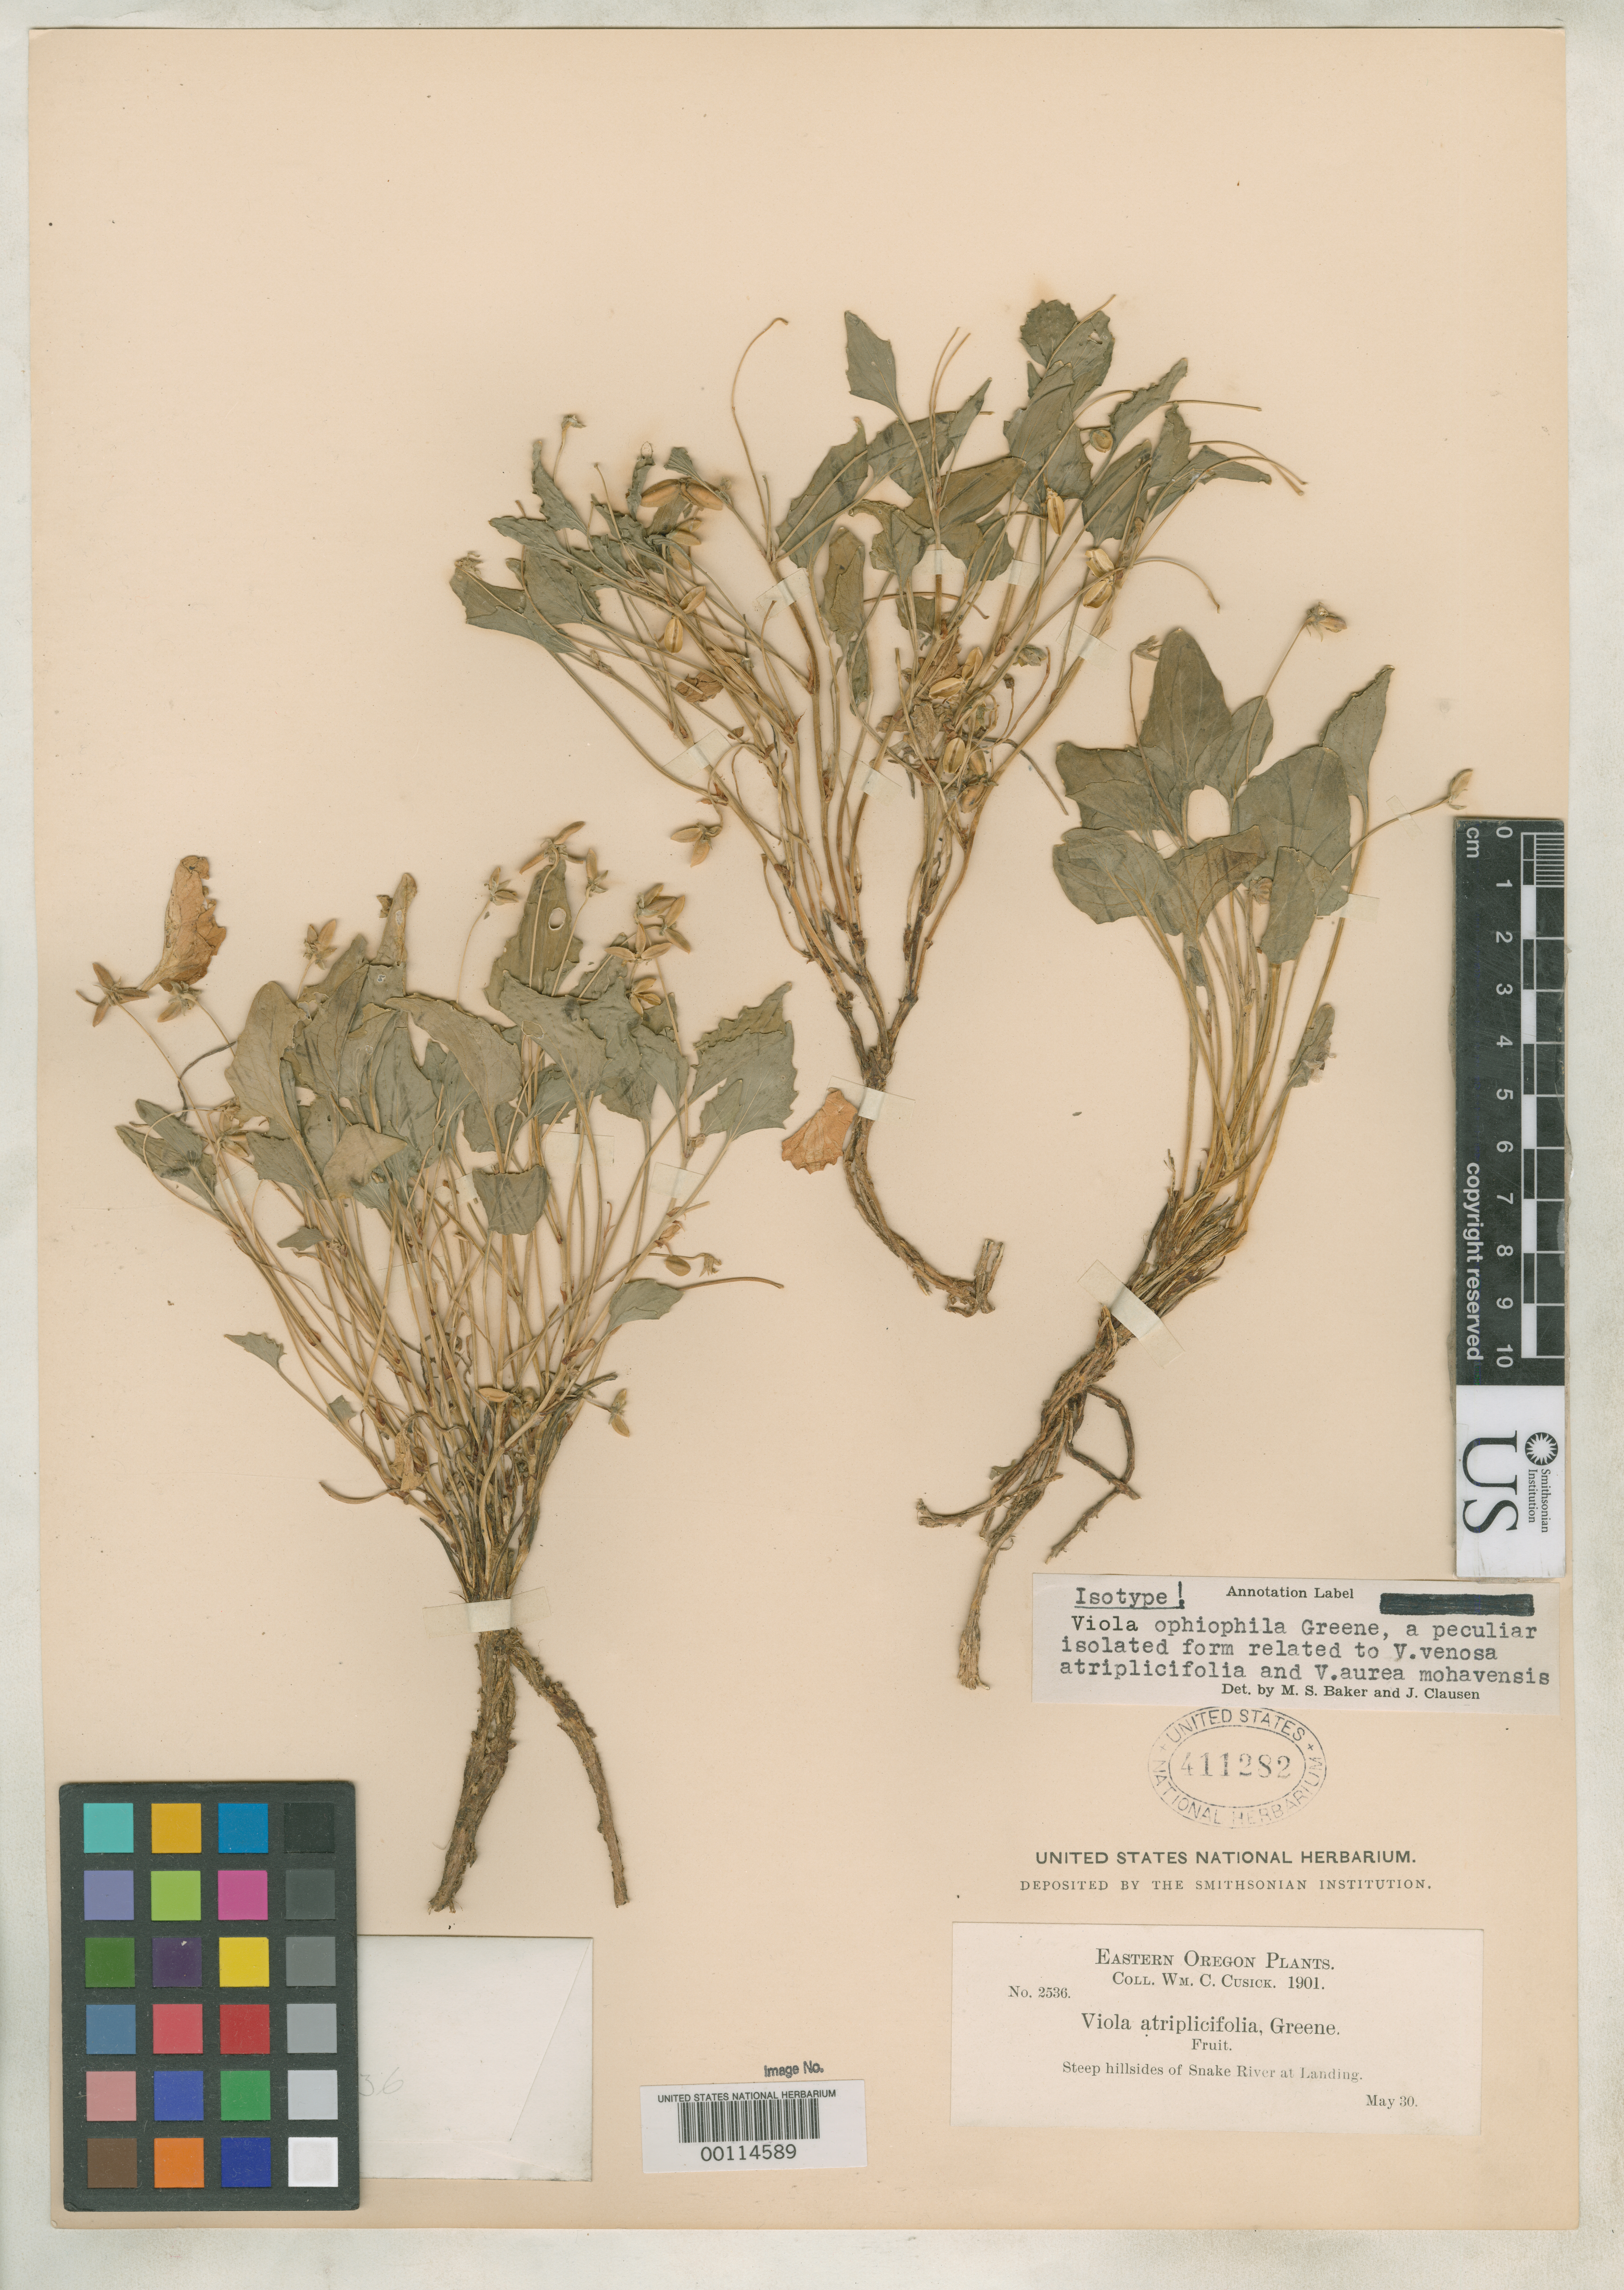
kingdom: Plantae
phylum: Tracheophyta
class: Magnoliopsida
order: Malpighiales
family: Violaceae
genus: Viola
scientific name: Viola ophiophila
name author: Greene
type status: Isotype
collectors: W. C. Cusick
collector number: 2536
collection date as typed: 30 May 1901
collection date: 1901-05-30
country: United States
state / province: Oregon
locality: Hillside of Snake River at landing.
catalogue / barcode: US 411282